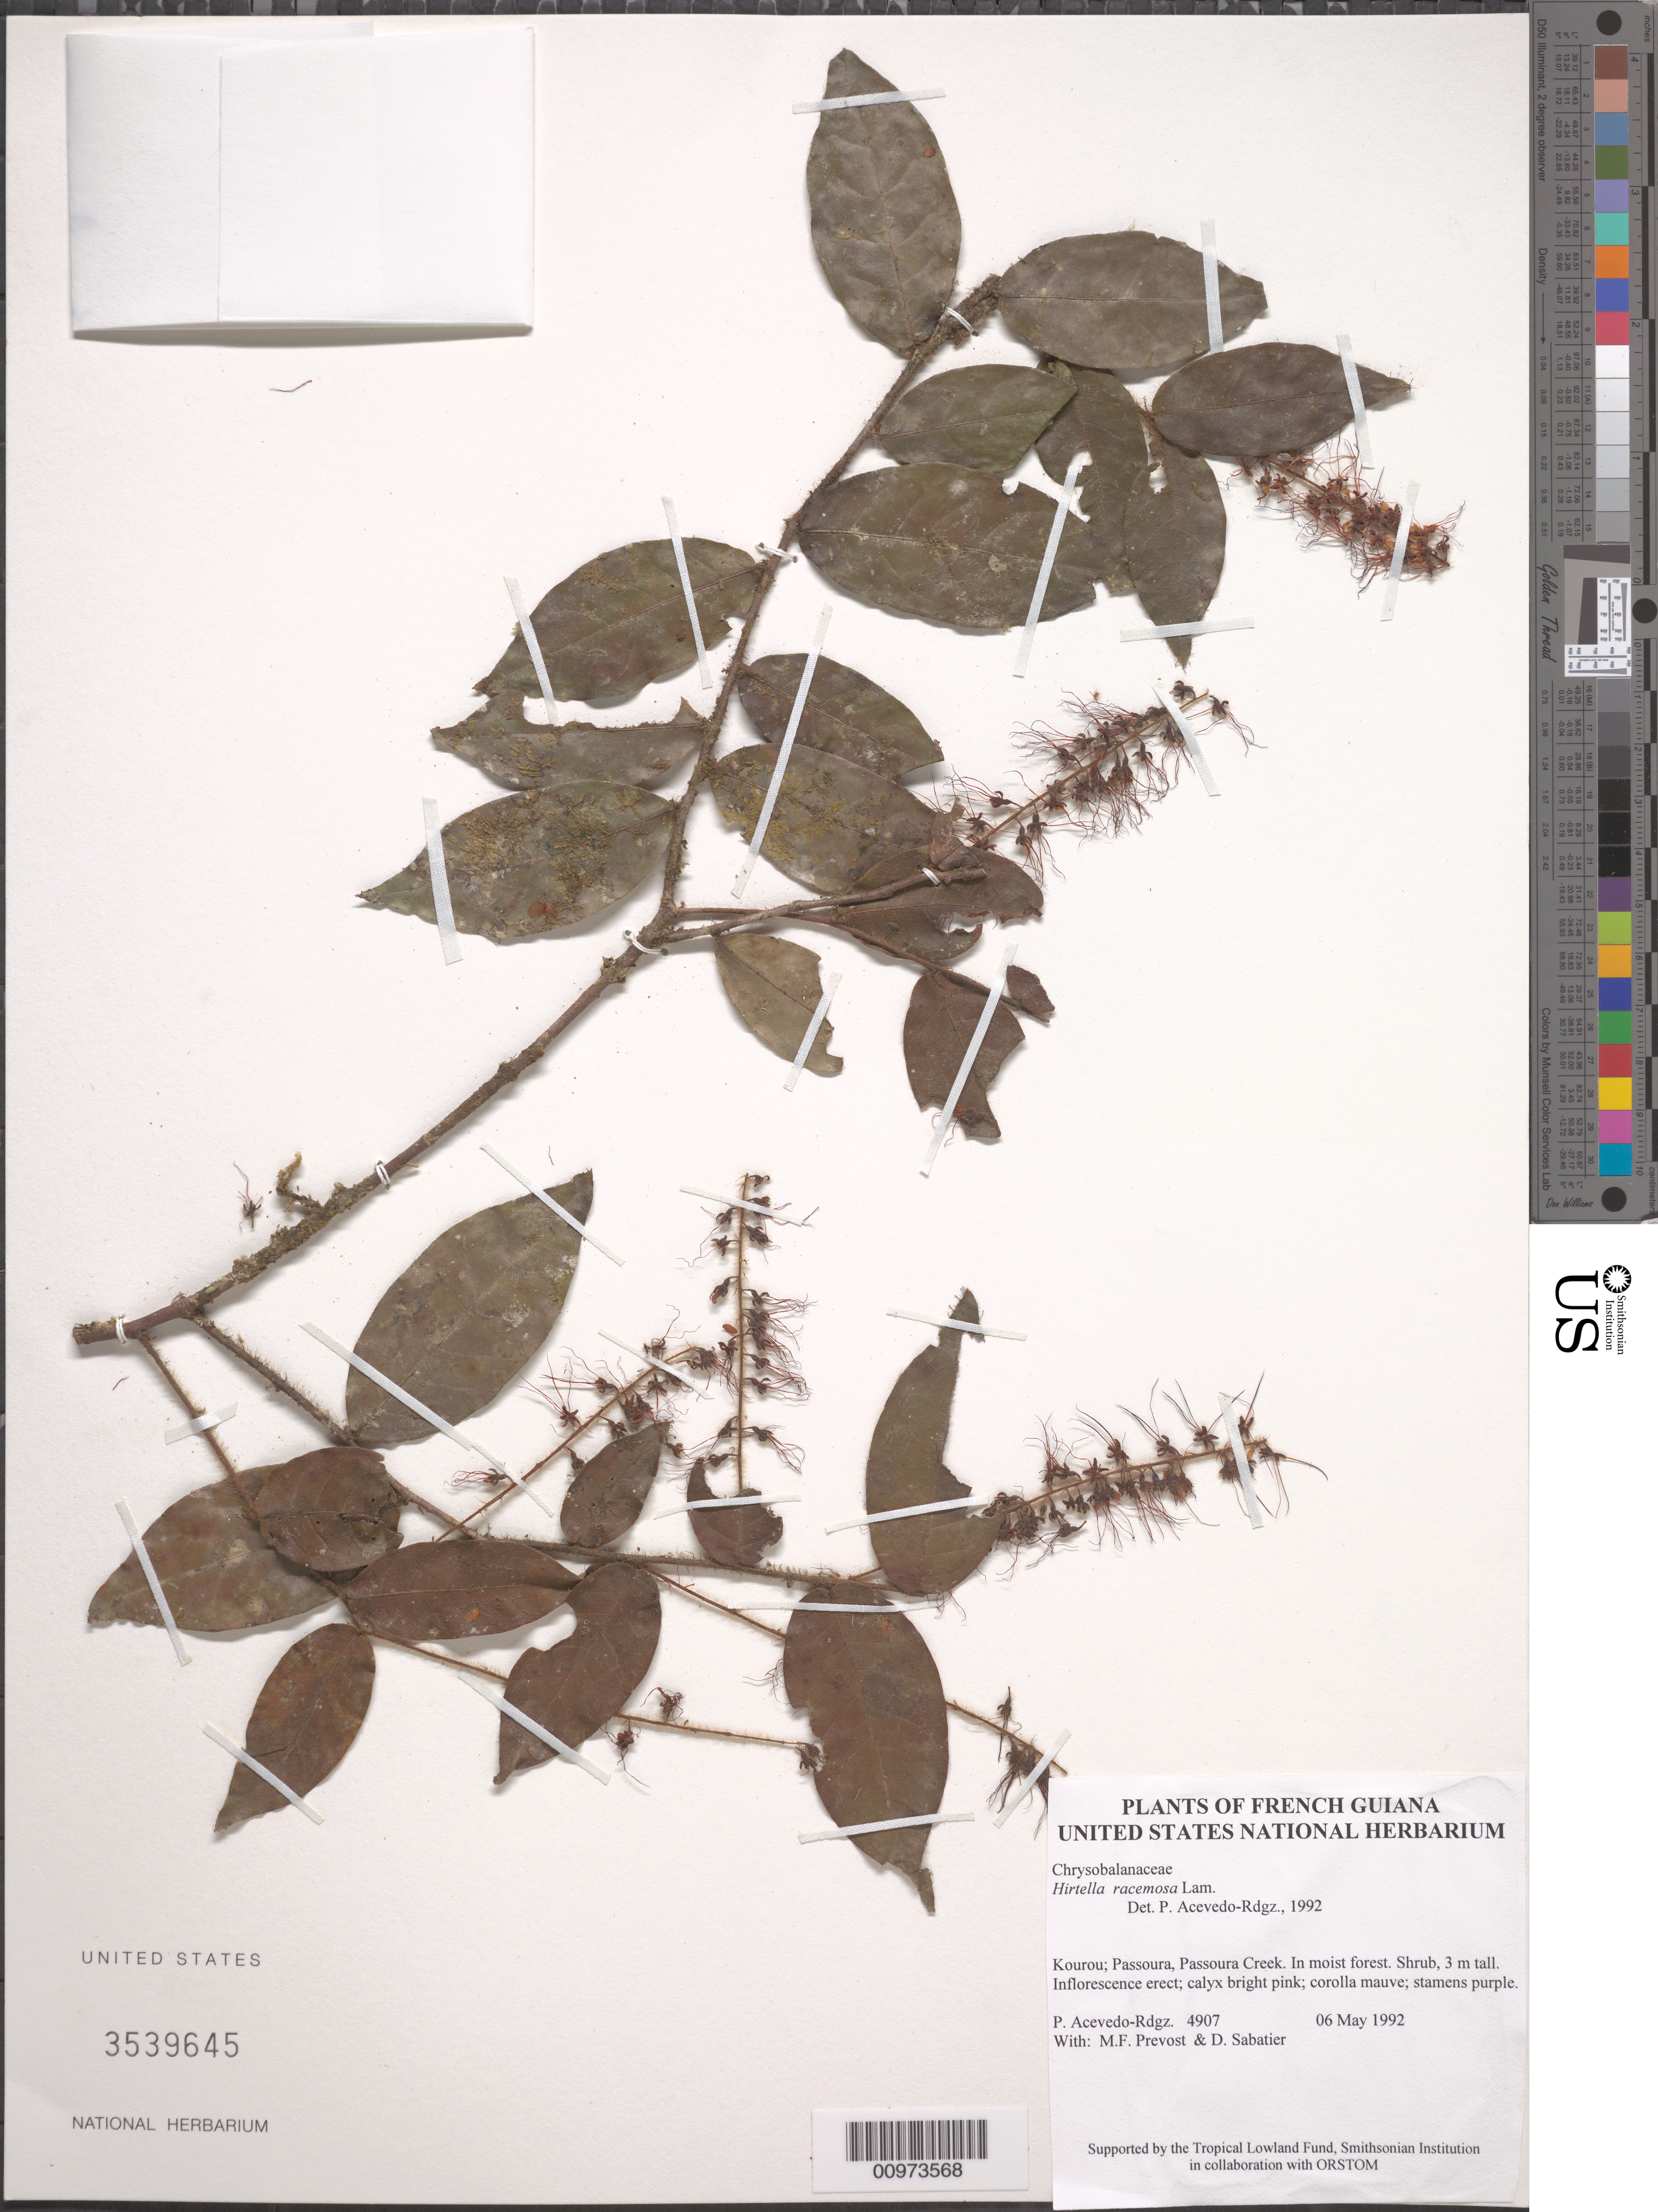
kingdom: Plantae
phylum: Tracheophyta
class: Magnoliopsida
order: Malpighiales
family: Chrysobalanaceae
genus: Hirtella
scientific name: Hirtella racemosa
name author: Lam.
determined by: Acevedo-Rodríguez, P., (BOT), Smithsonian Institution - National Museum of Natural History (UNITED STATES)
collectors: P. Acevedo-Rodr., M.-F. Prévost & D. Sabatier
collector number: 4907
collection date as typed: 06 May 1992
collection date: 1992-05-06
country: French Guiana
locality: Kourou; Passoura, Passoura Creek.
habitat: In moist forest.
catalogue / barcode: US 3539645